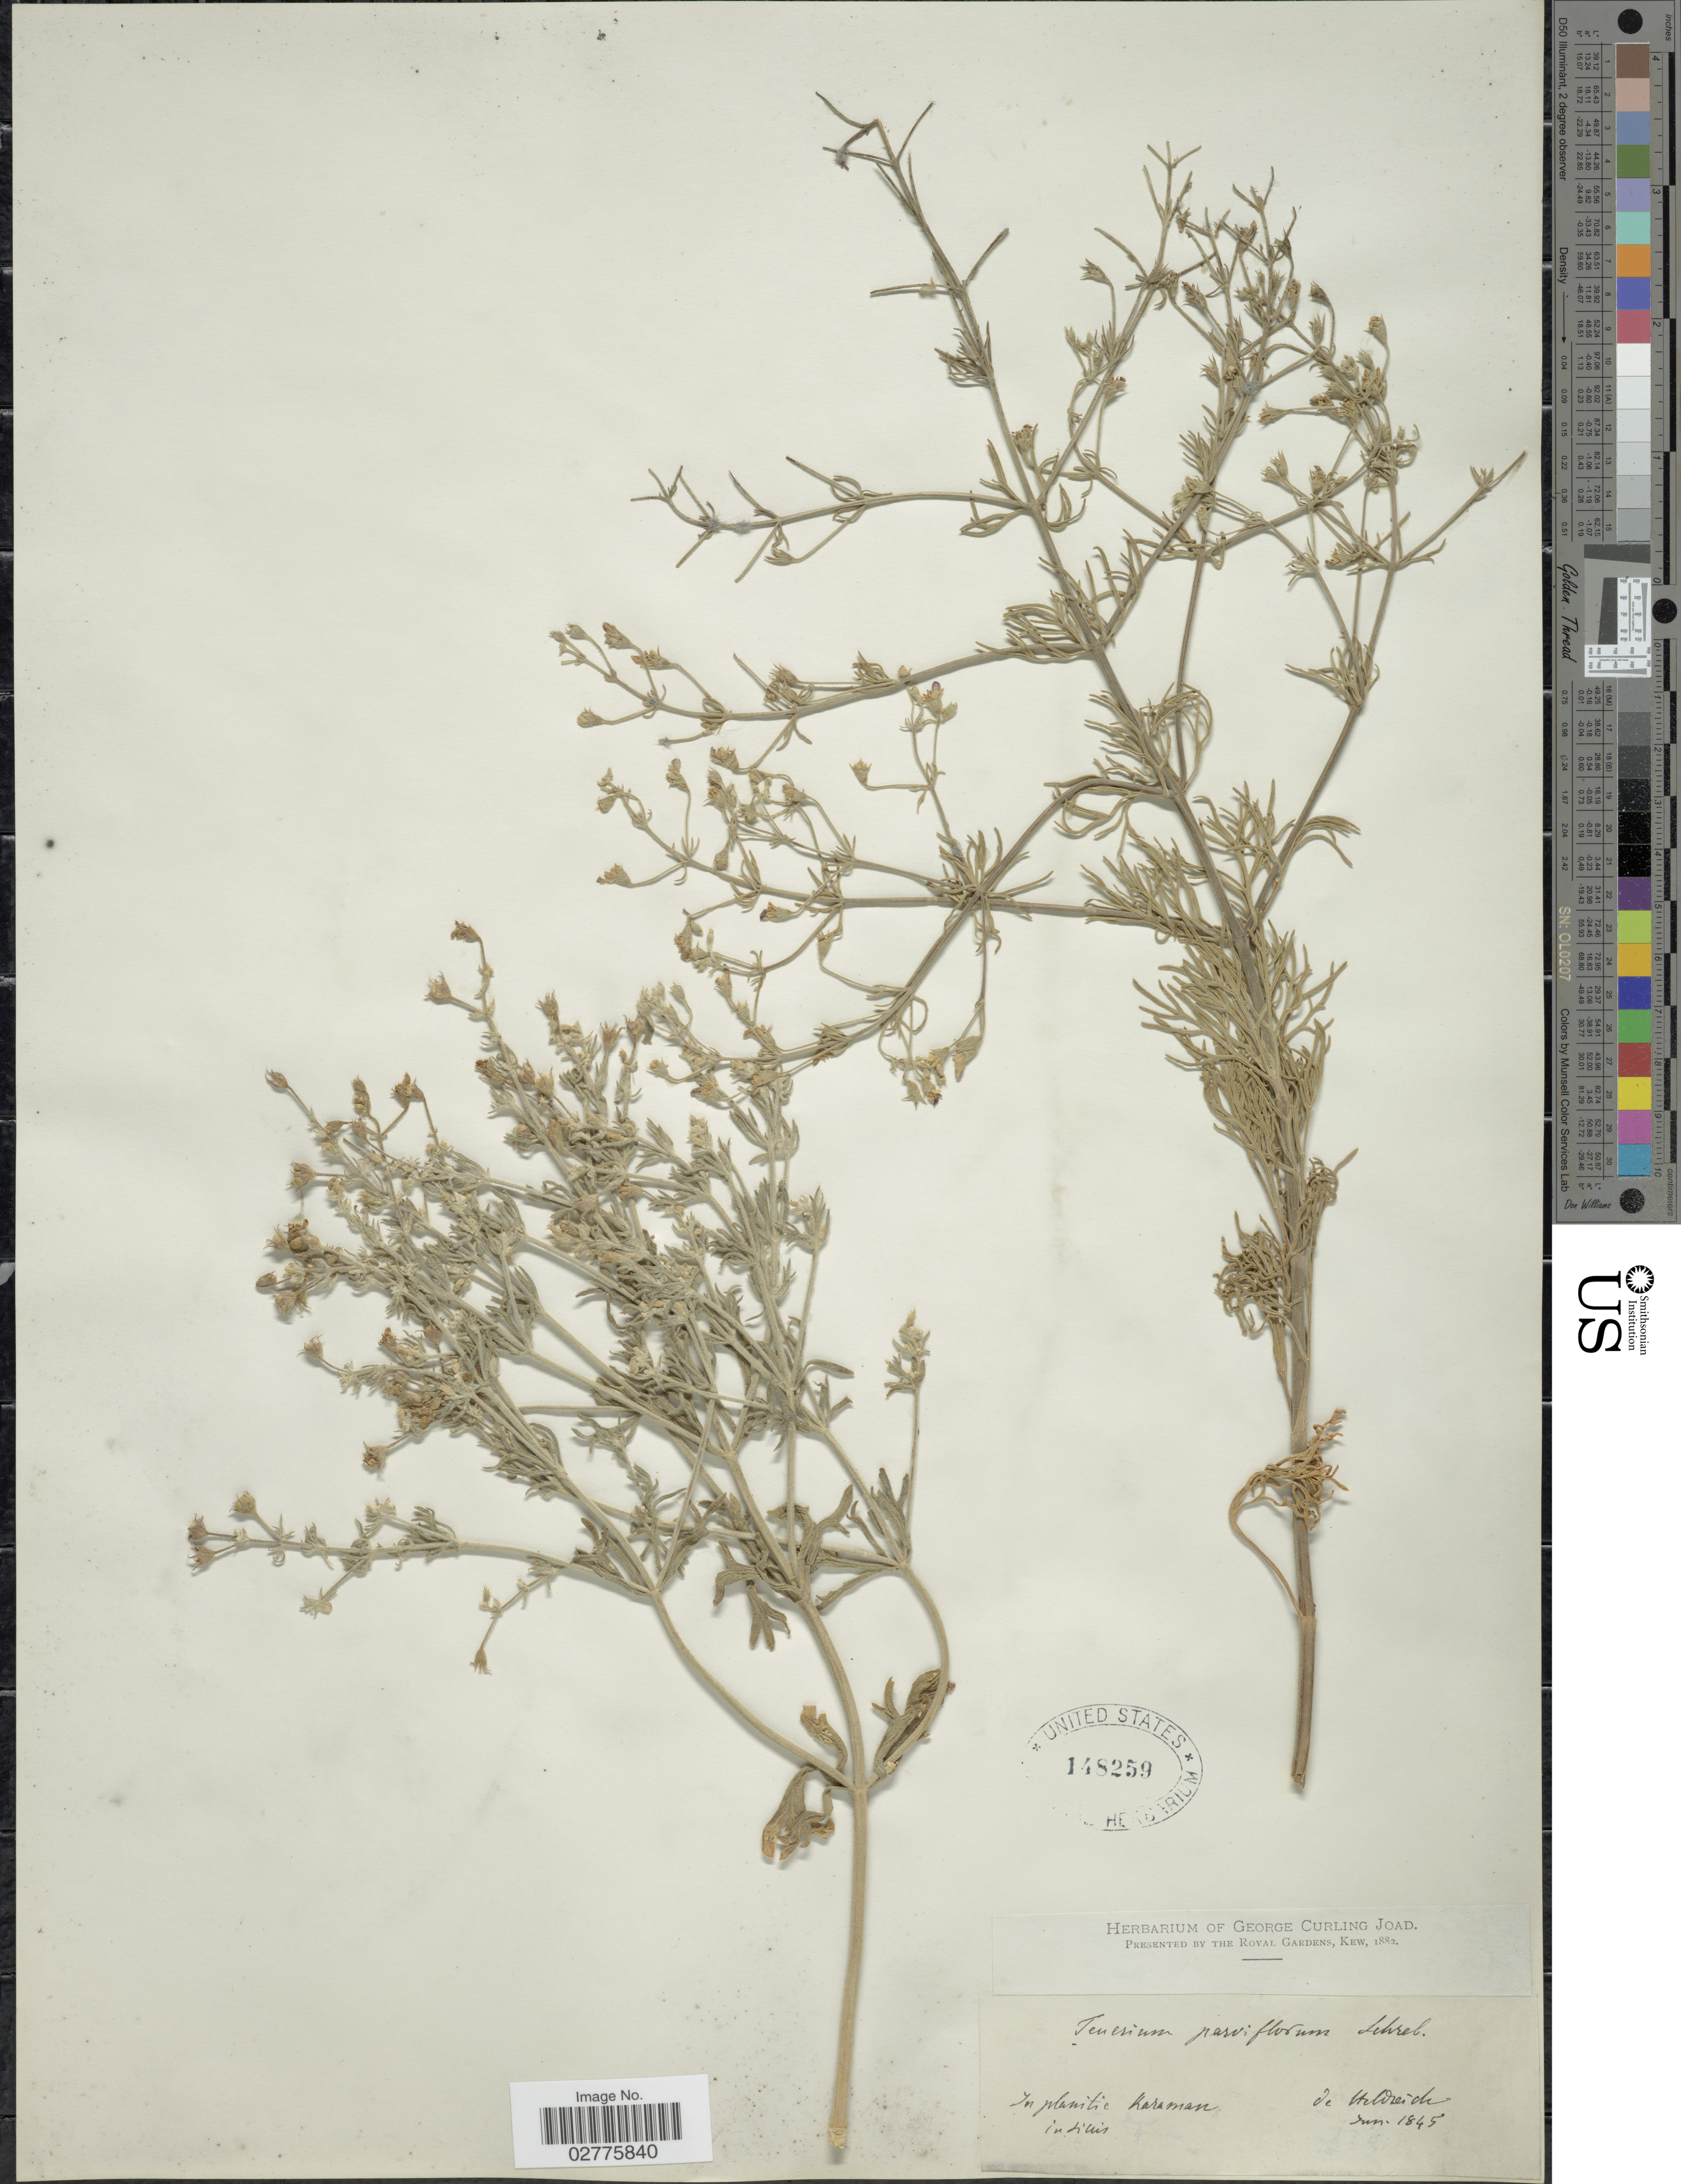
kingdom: Plantae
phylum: Tracheophyta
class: Magnoliopsida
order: Lamiales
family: Lamiaceae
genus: Teucrium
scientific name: Teucrium parviflorum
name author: Schreb.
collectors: -. De Heldreich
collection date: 1845-06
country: Turkey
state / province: Karaman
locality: In planitie Karaman.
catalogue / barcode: US 148259